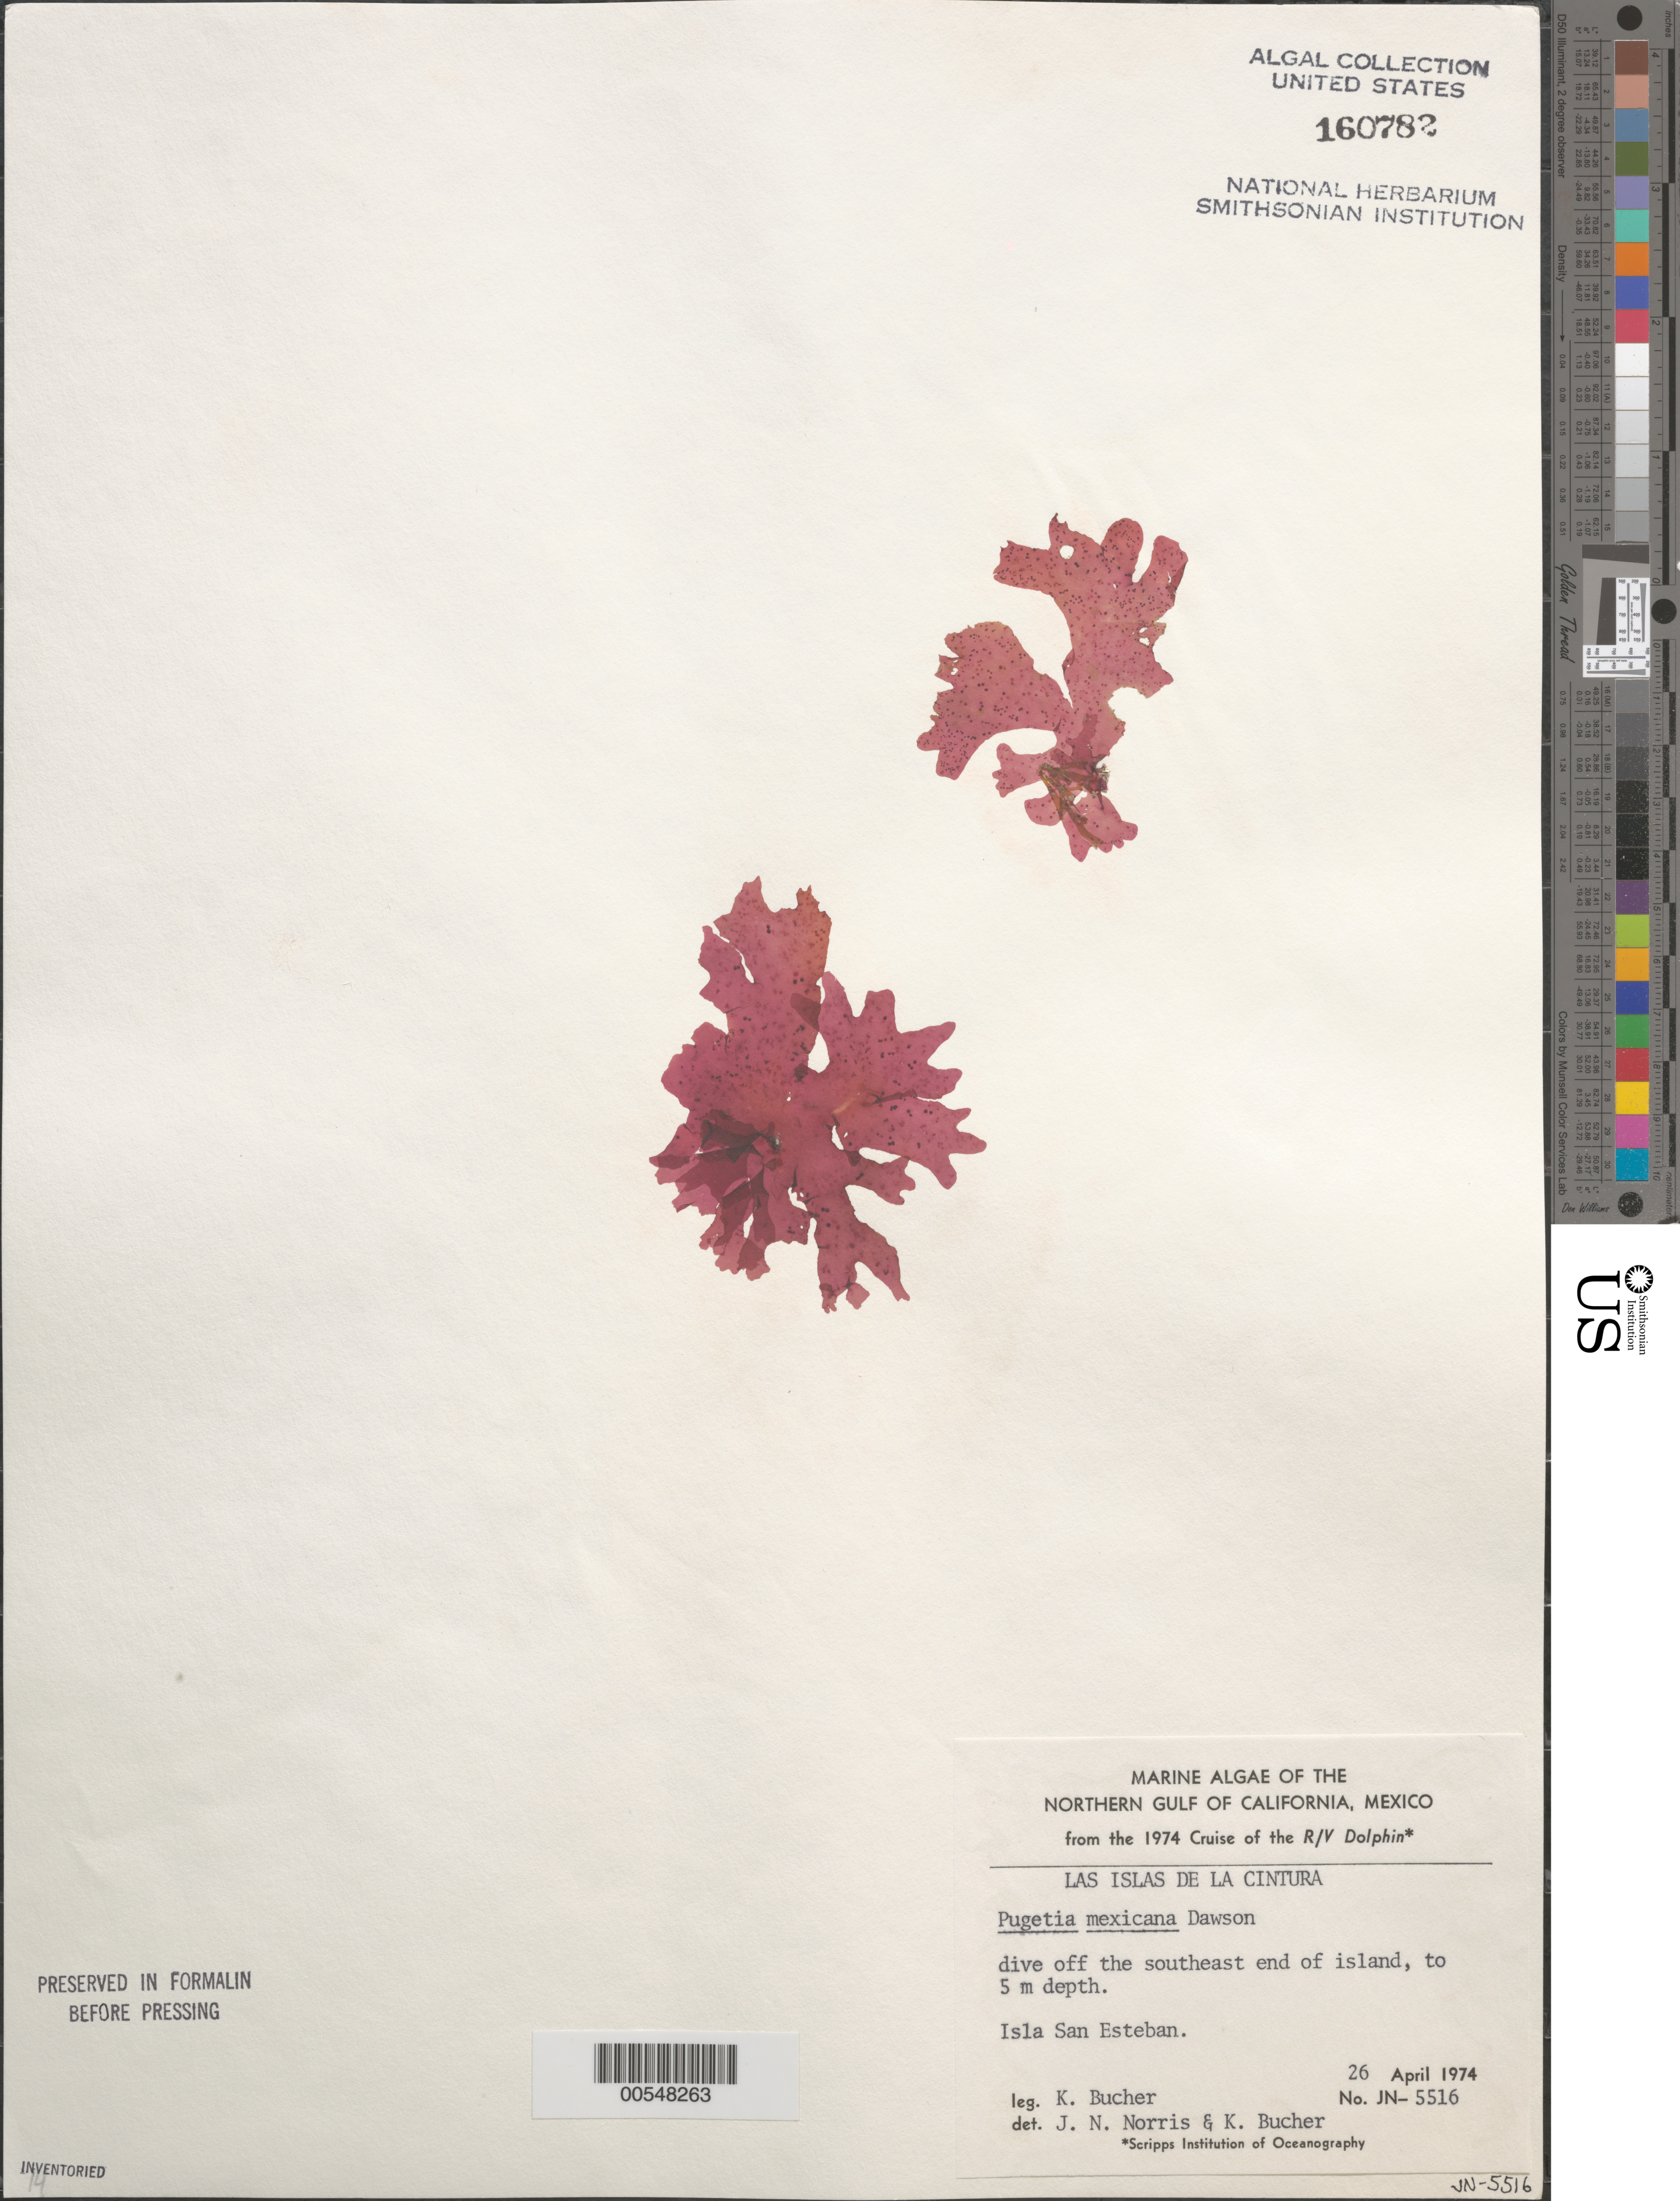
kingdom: Plantae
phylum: Rhodophyta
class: Florideophyceae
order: Gigartinales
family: Kallymeniaceae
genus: Pugetia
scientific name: Pugetia mexicana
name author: E.Y. Dawson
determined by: Norris, J. N.; Bucher, K. E.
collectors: K. E. Bucher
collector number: JN-5516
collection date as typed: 26 Apr 1974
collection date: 1974-04-26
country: Mexico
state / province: Baja California Norte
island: Isla San Esteban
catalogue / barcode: US 160782